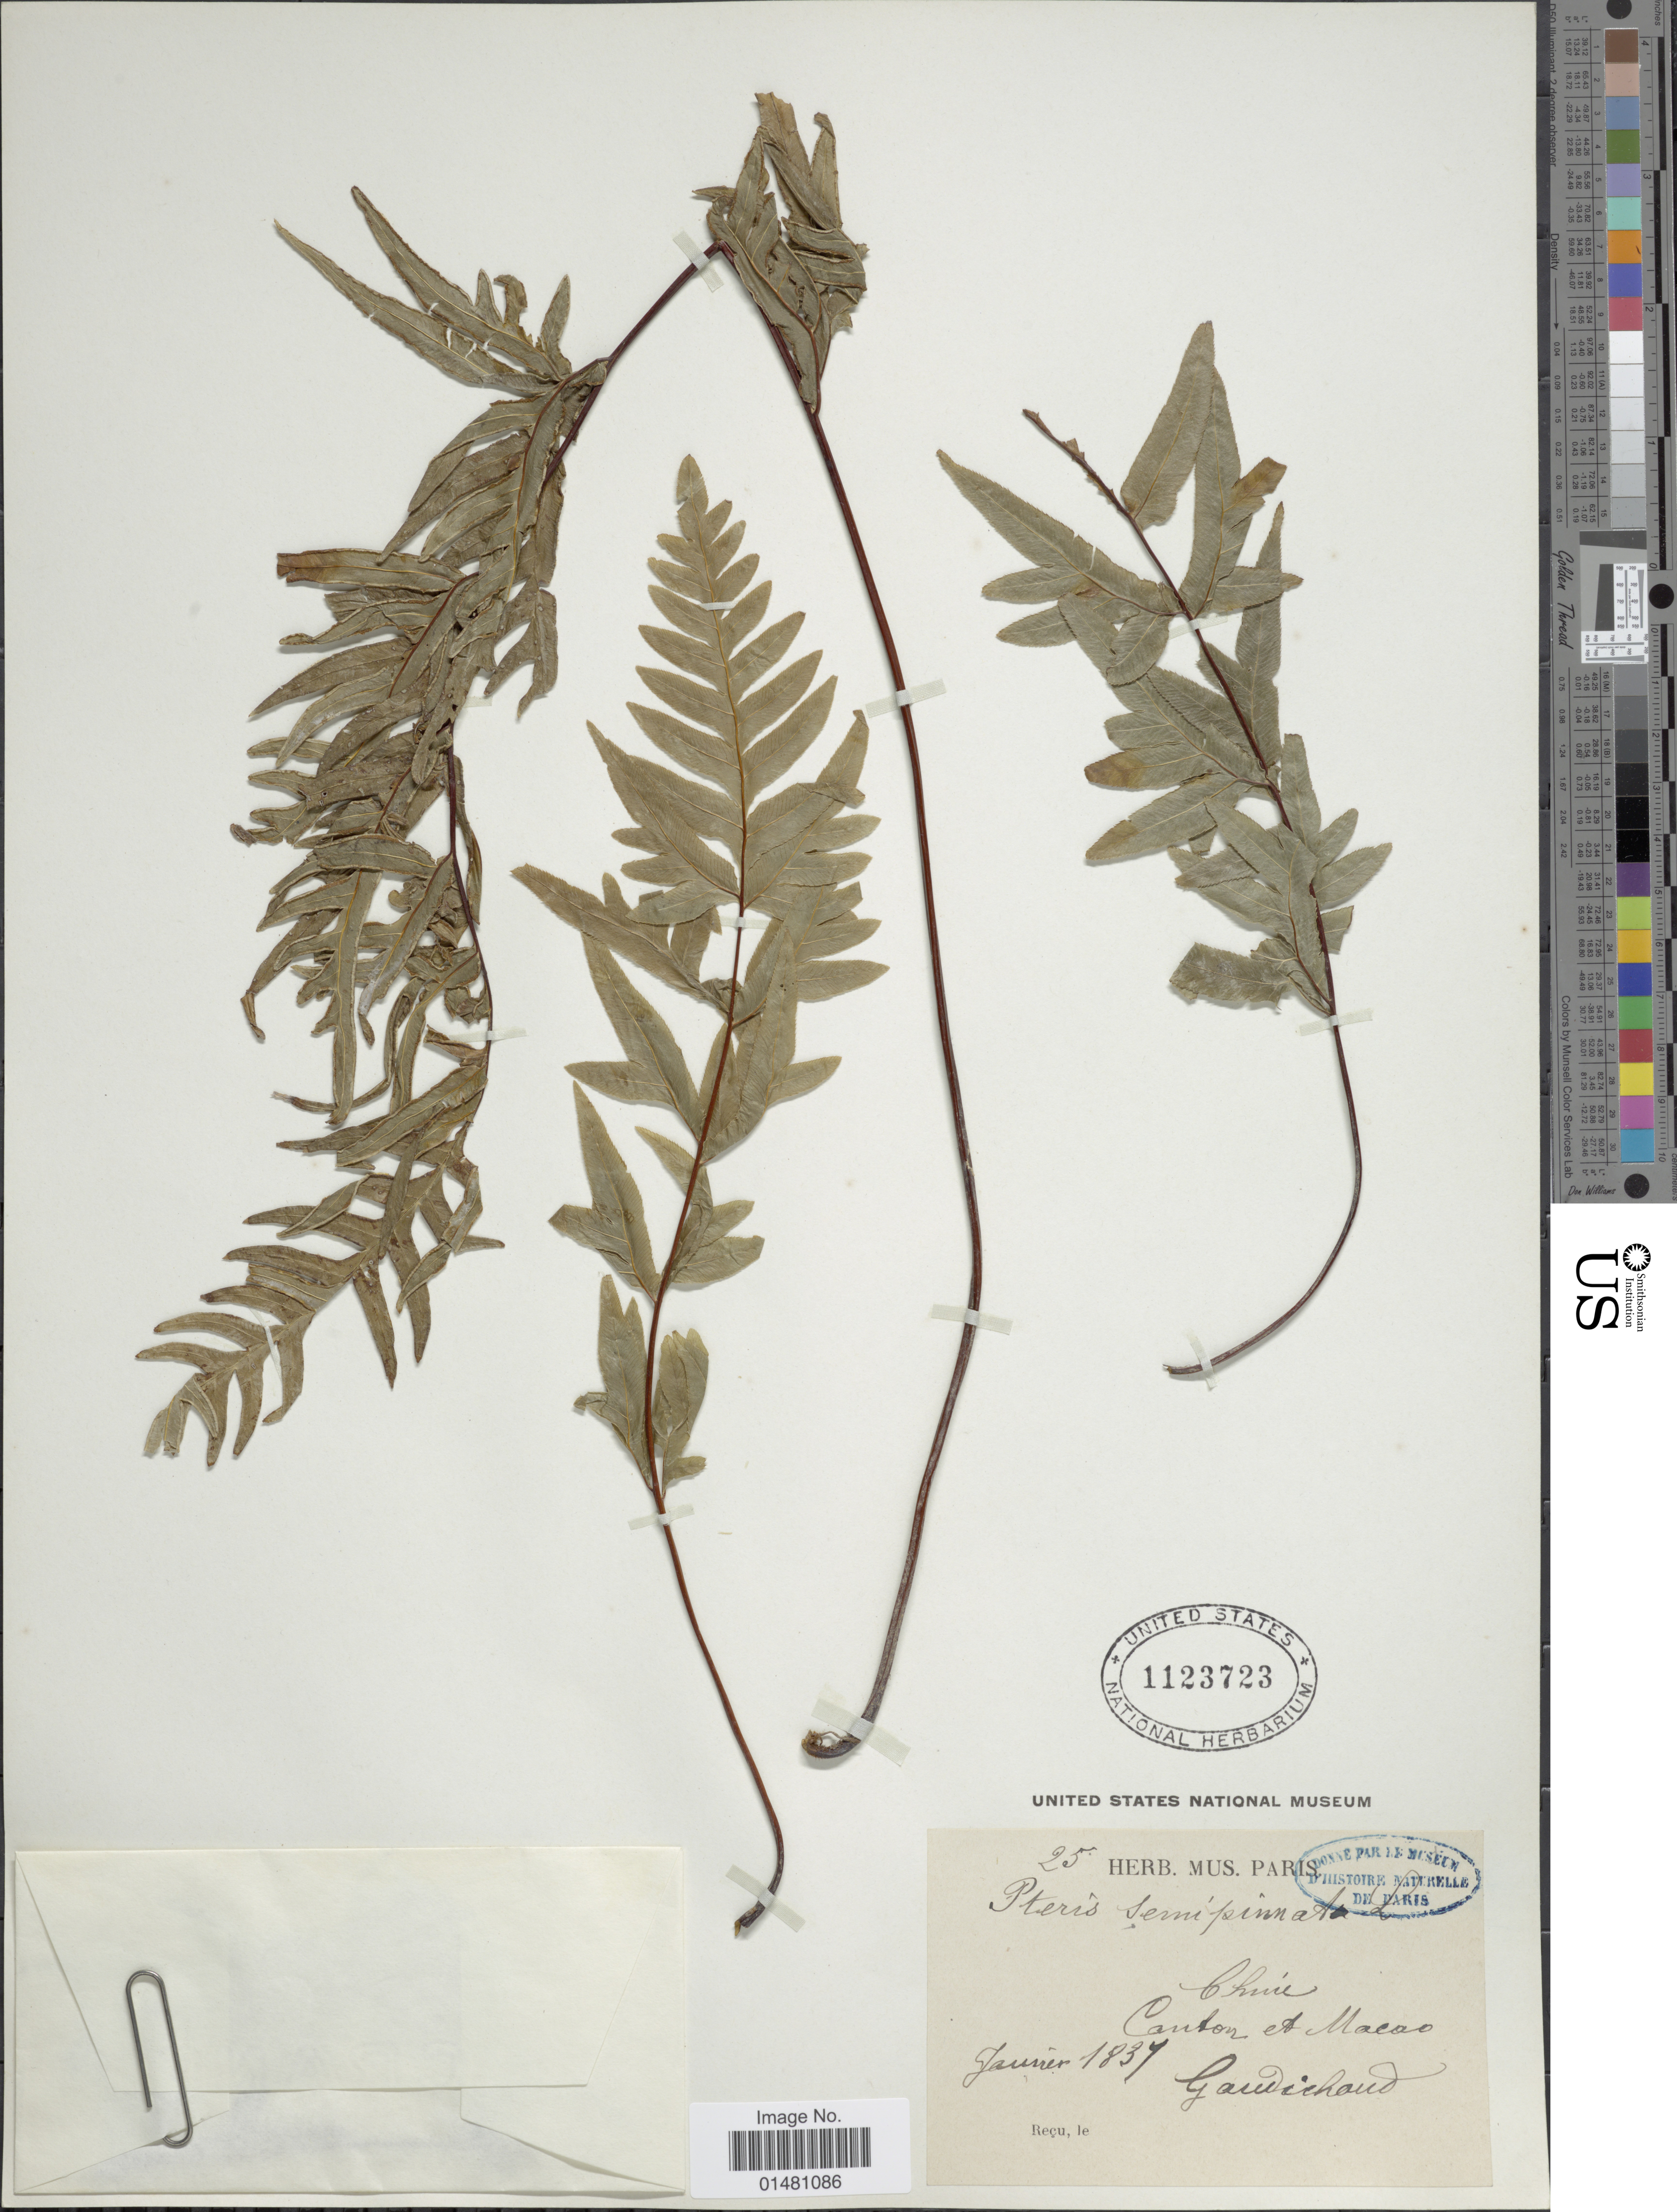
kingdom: Plantae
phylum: Tracheophyta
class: Polypodiopsida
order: Polypodiales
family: Pteridaceae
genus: Pteris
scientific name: Pteris semipinnata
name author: L.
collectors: -. Gaudichaud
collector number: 25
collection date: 1837-01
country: China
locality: Canton et Macao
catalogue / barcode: US 1123723